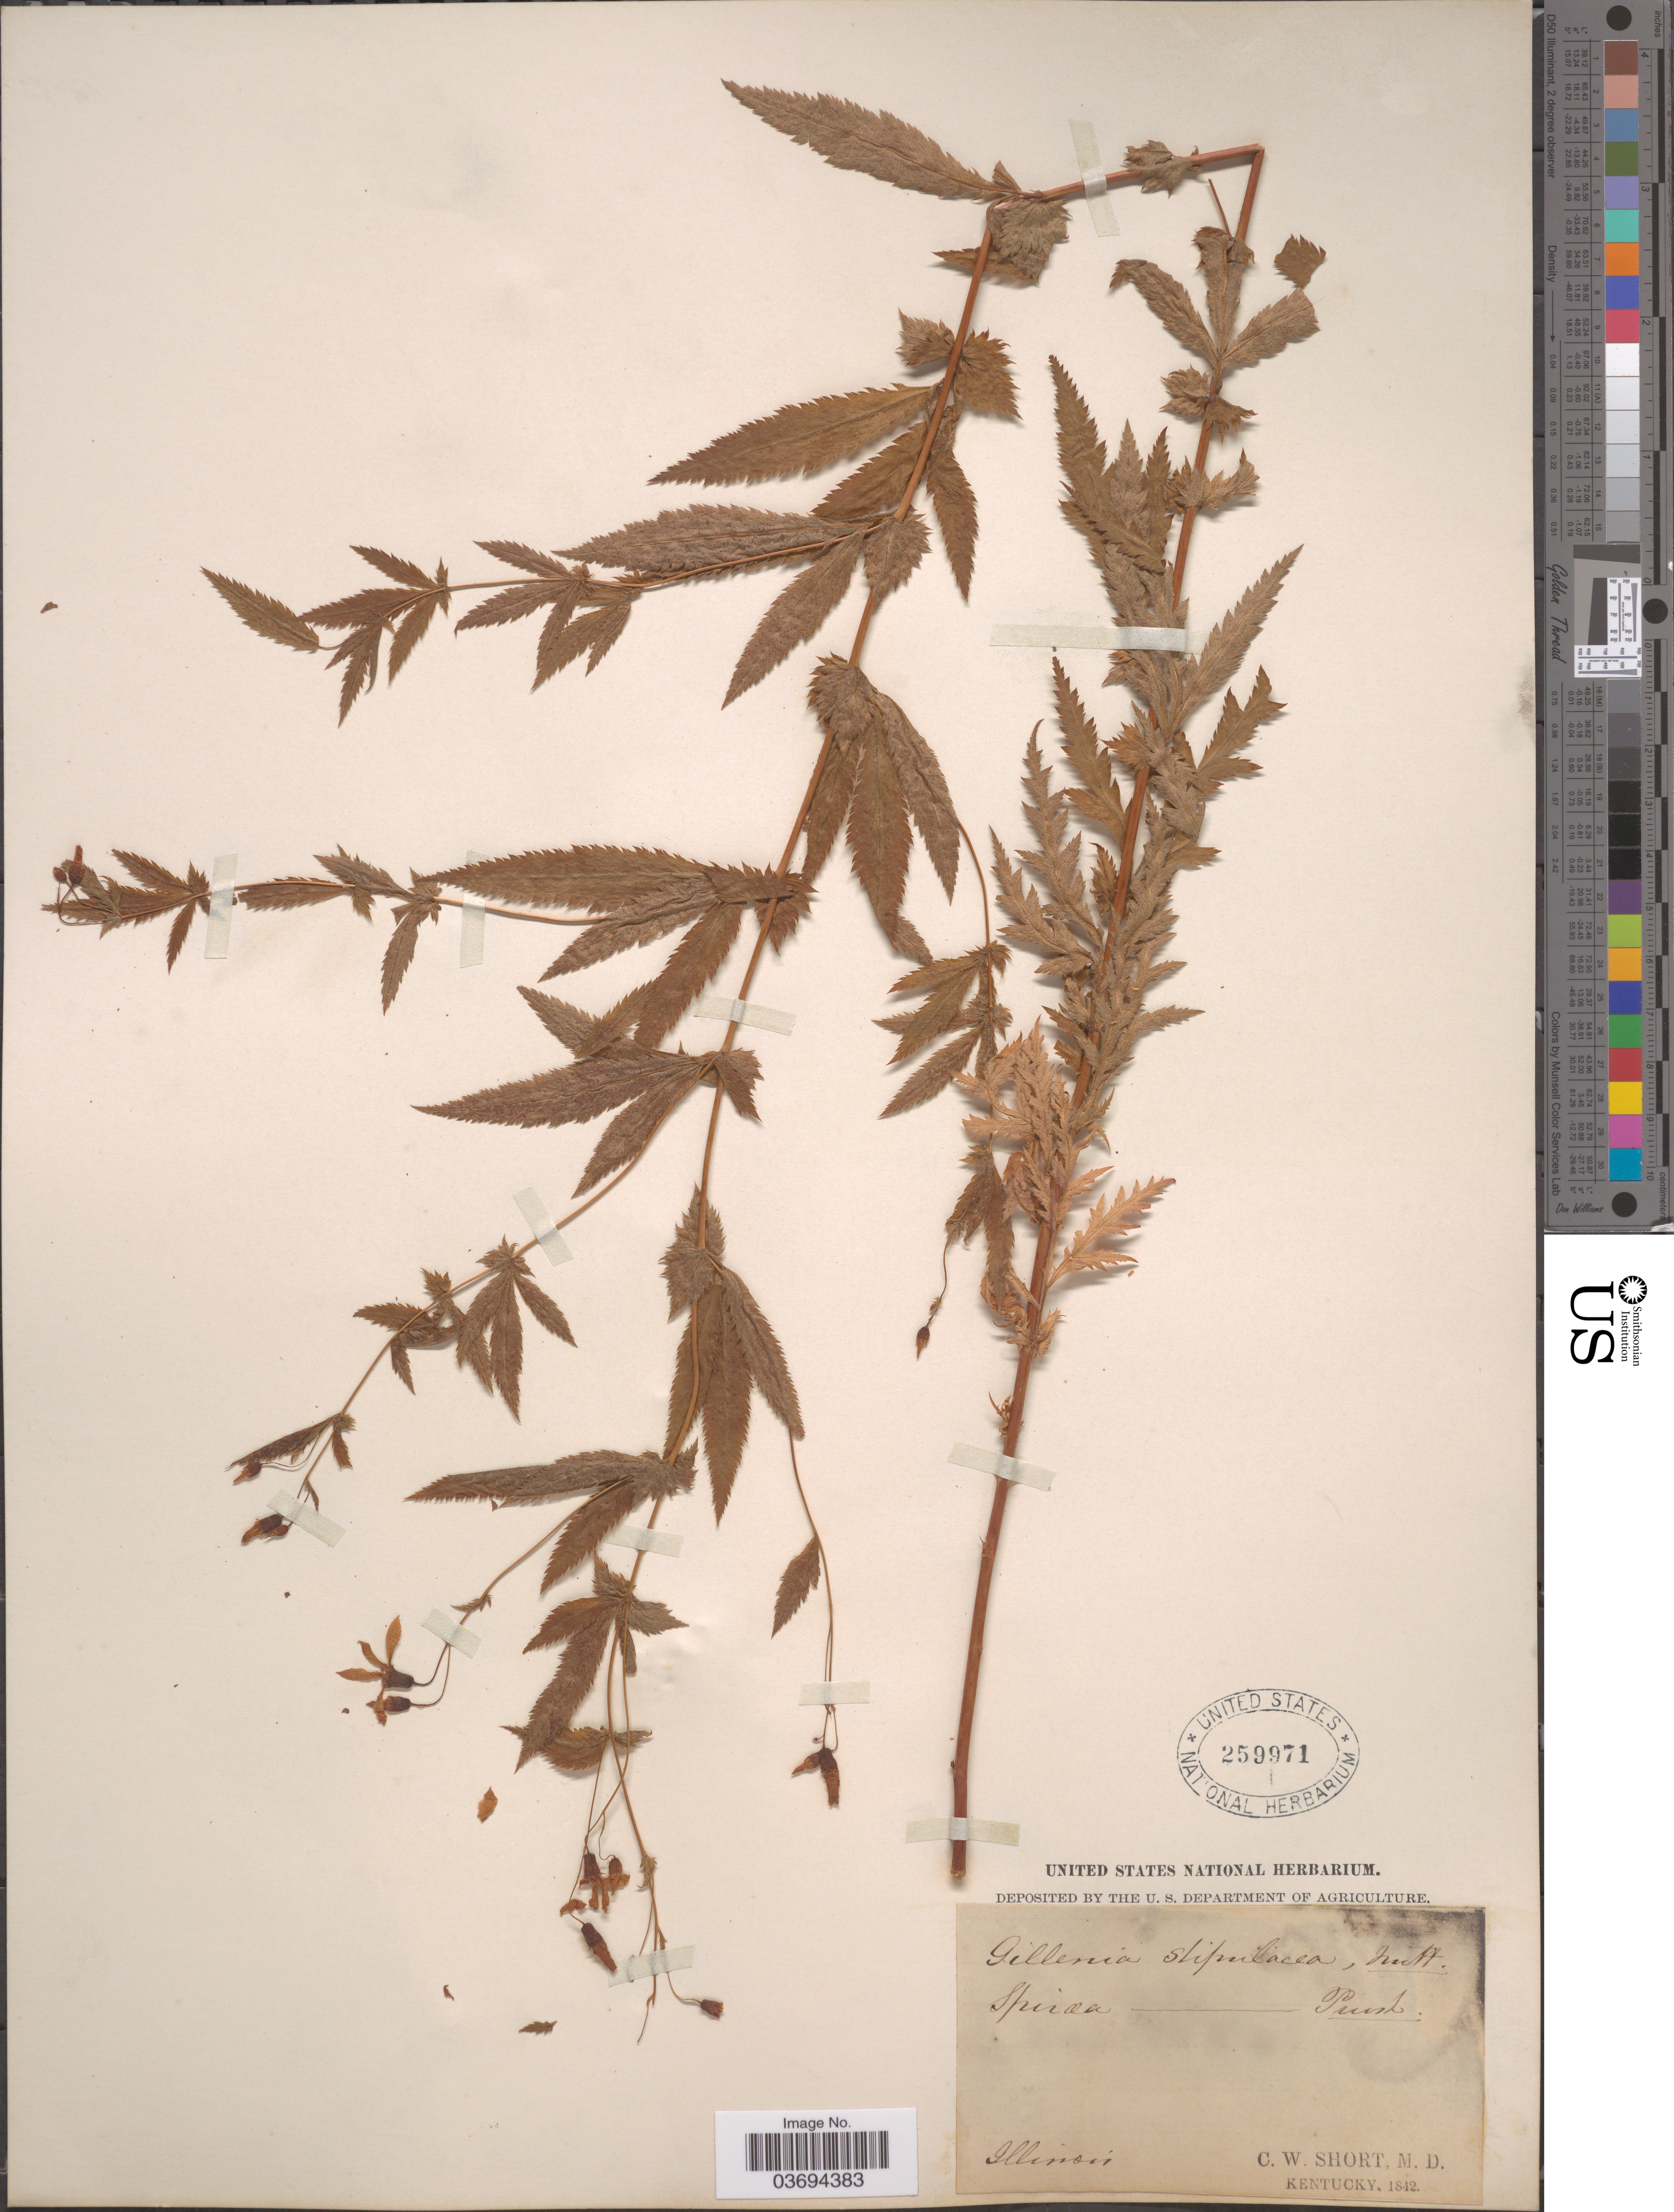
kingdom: Plantae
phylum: Tracheophyta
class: Magnoliopsida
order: Rosales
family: Rosaceae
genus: Gillenia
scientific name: Gillenia stipulata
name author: (Muhl. ex Willd.) Nutt.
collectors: C. W. Short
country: United States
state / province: Illinois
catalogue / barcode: US 259971